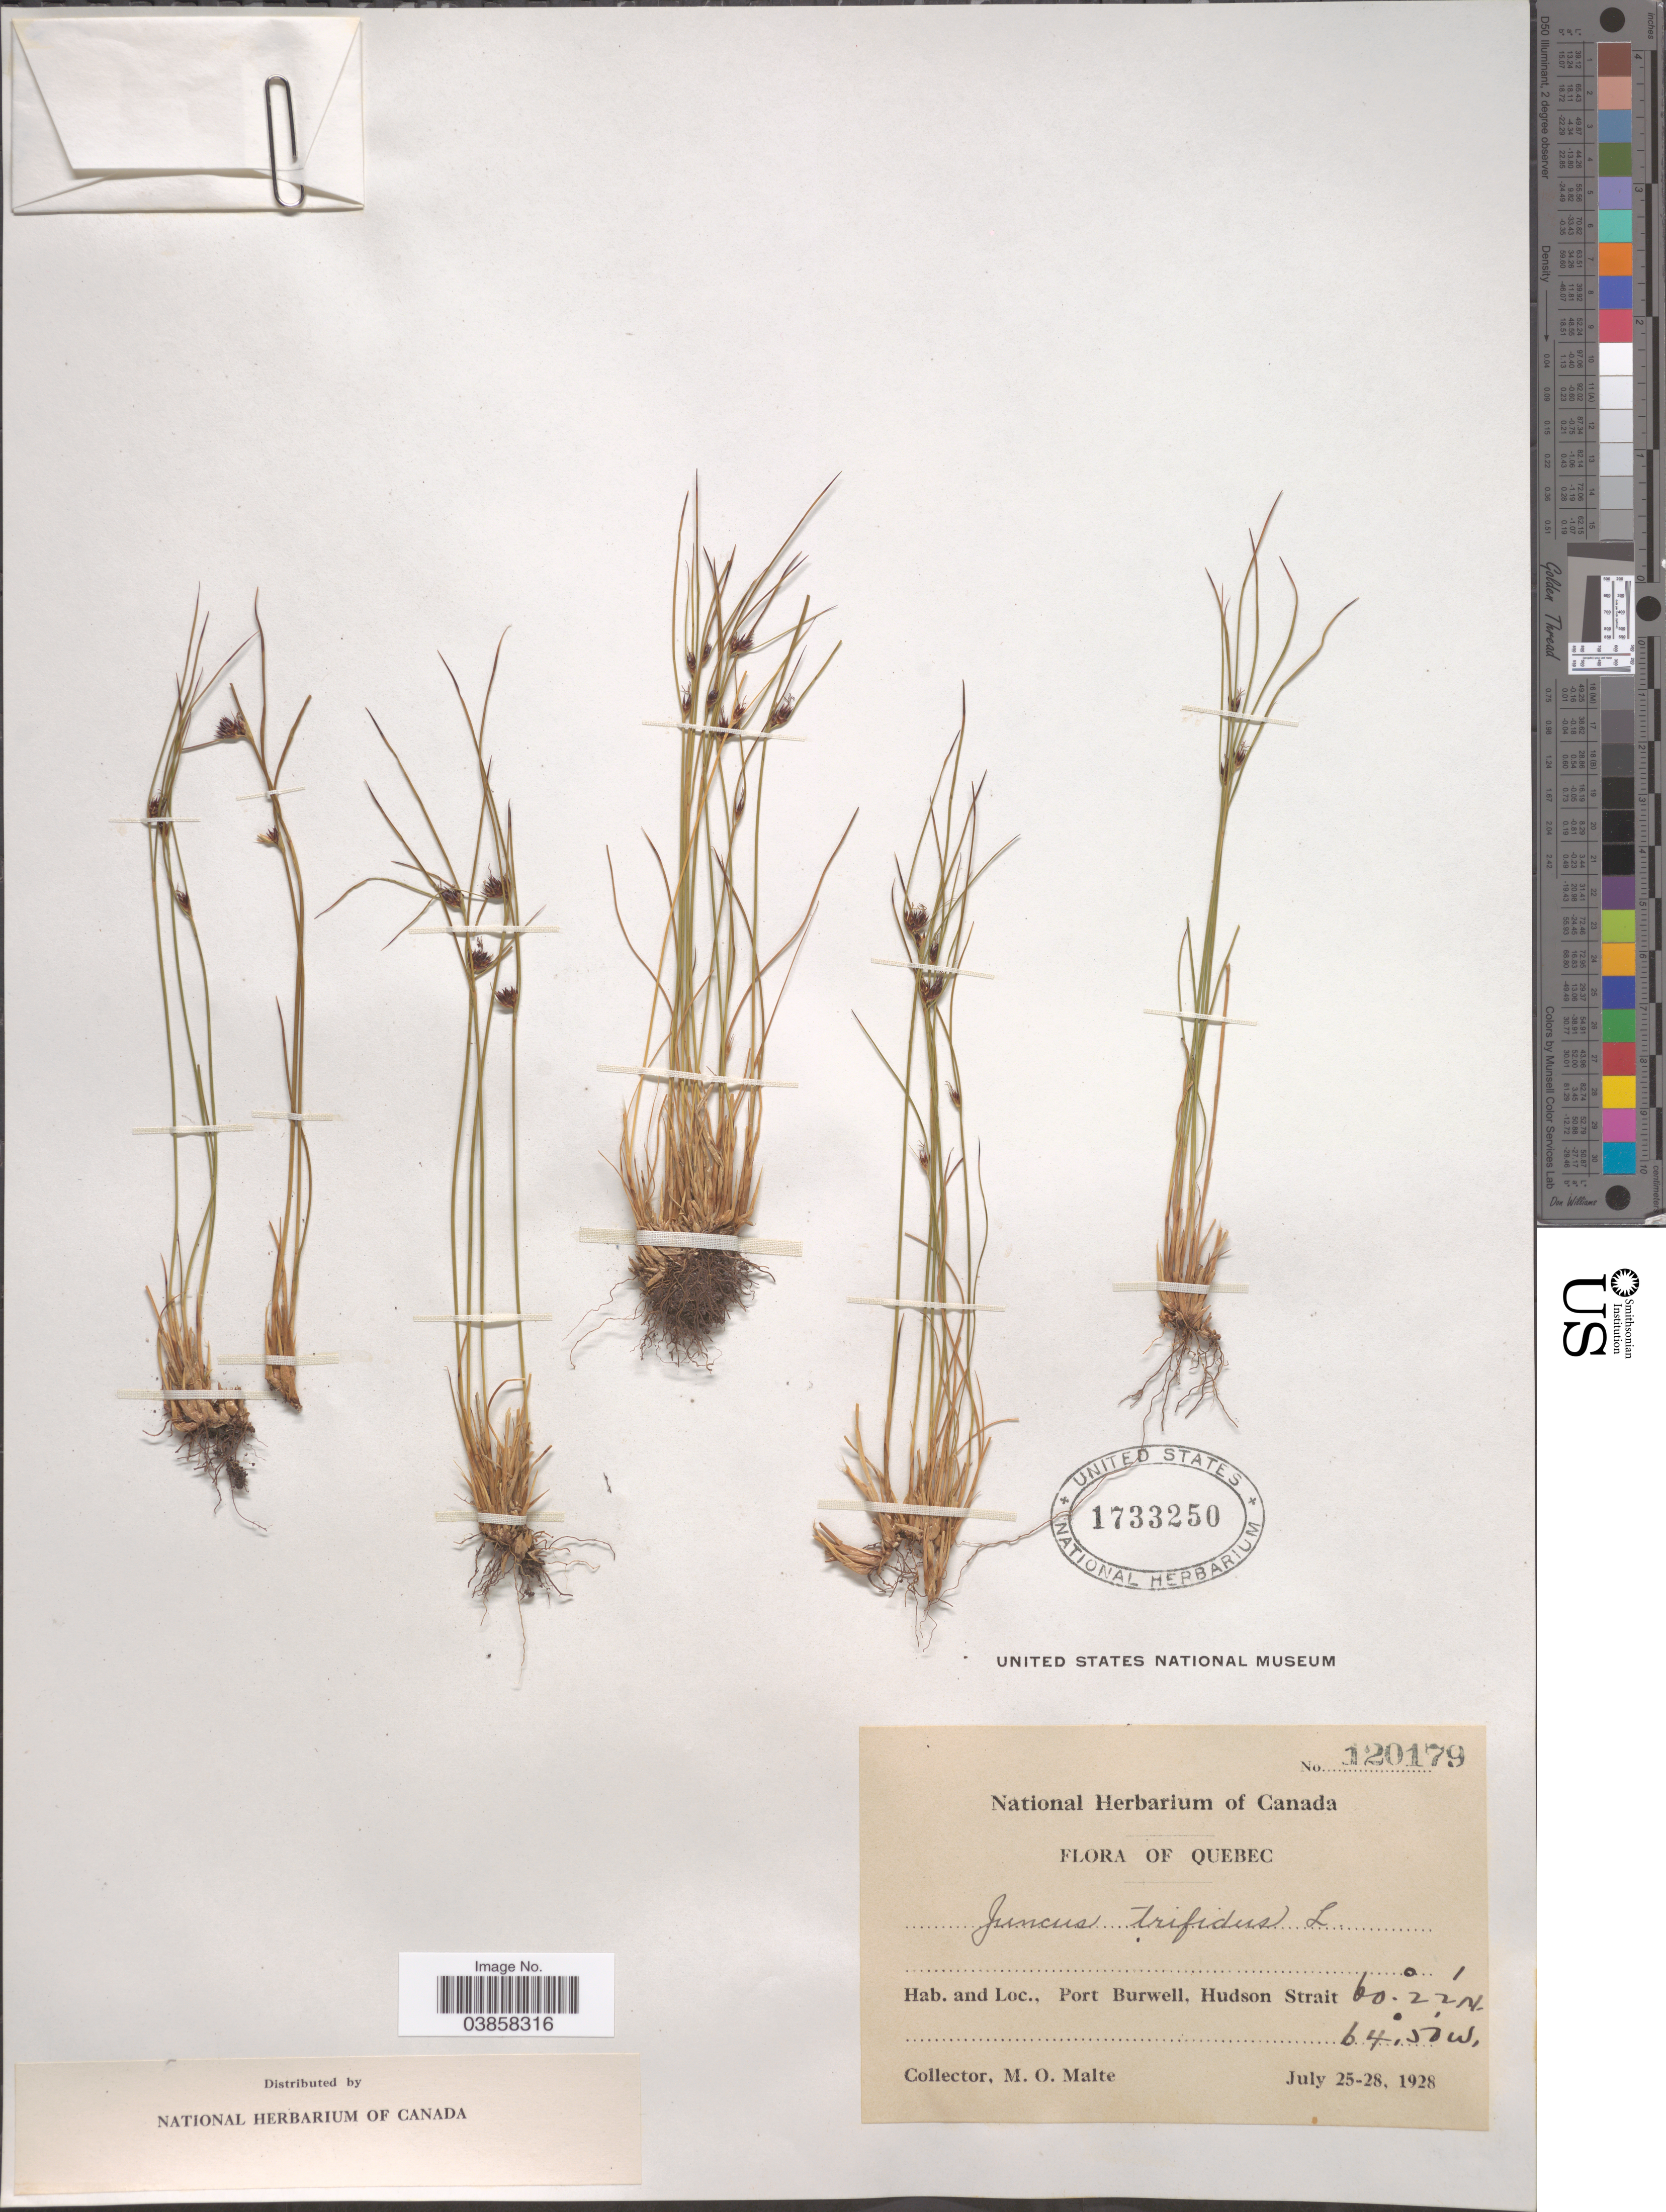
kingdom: Plantae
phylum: Tracheophyta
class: Liliopsida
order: Poales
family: Juncaceae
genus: Juncus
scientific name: Juncus trifidus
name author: L.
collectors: M. O. Malte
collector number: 120179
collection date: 1928-07-25/1928-07-28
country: Canada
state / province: Quebec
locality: Port Burwell, Hudson Strait.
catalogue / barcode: US 1733250